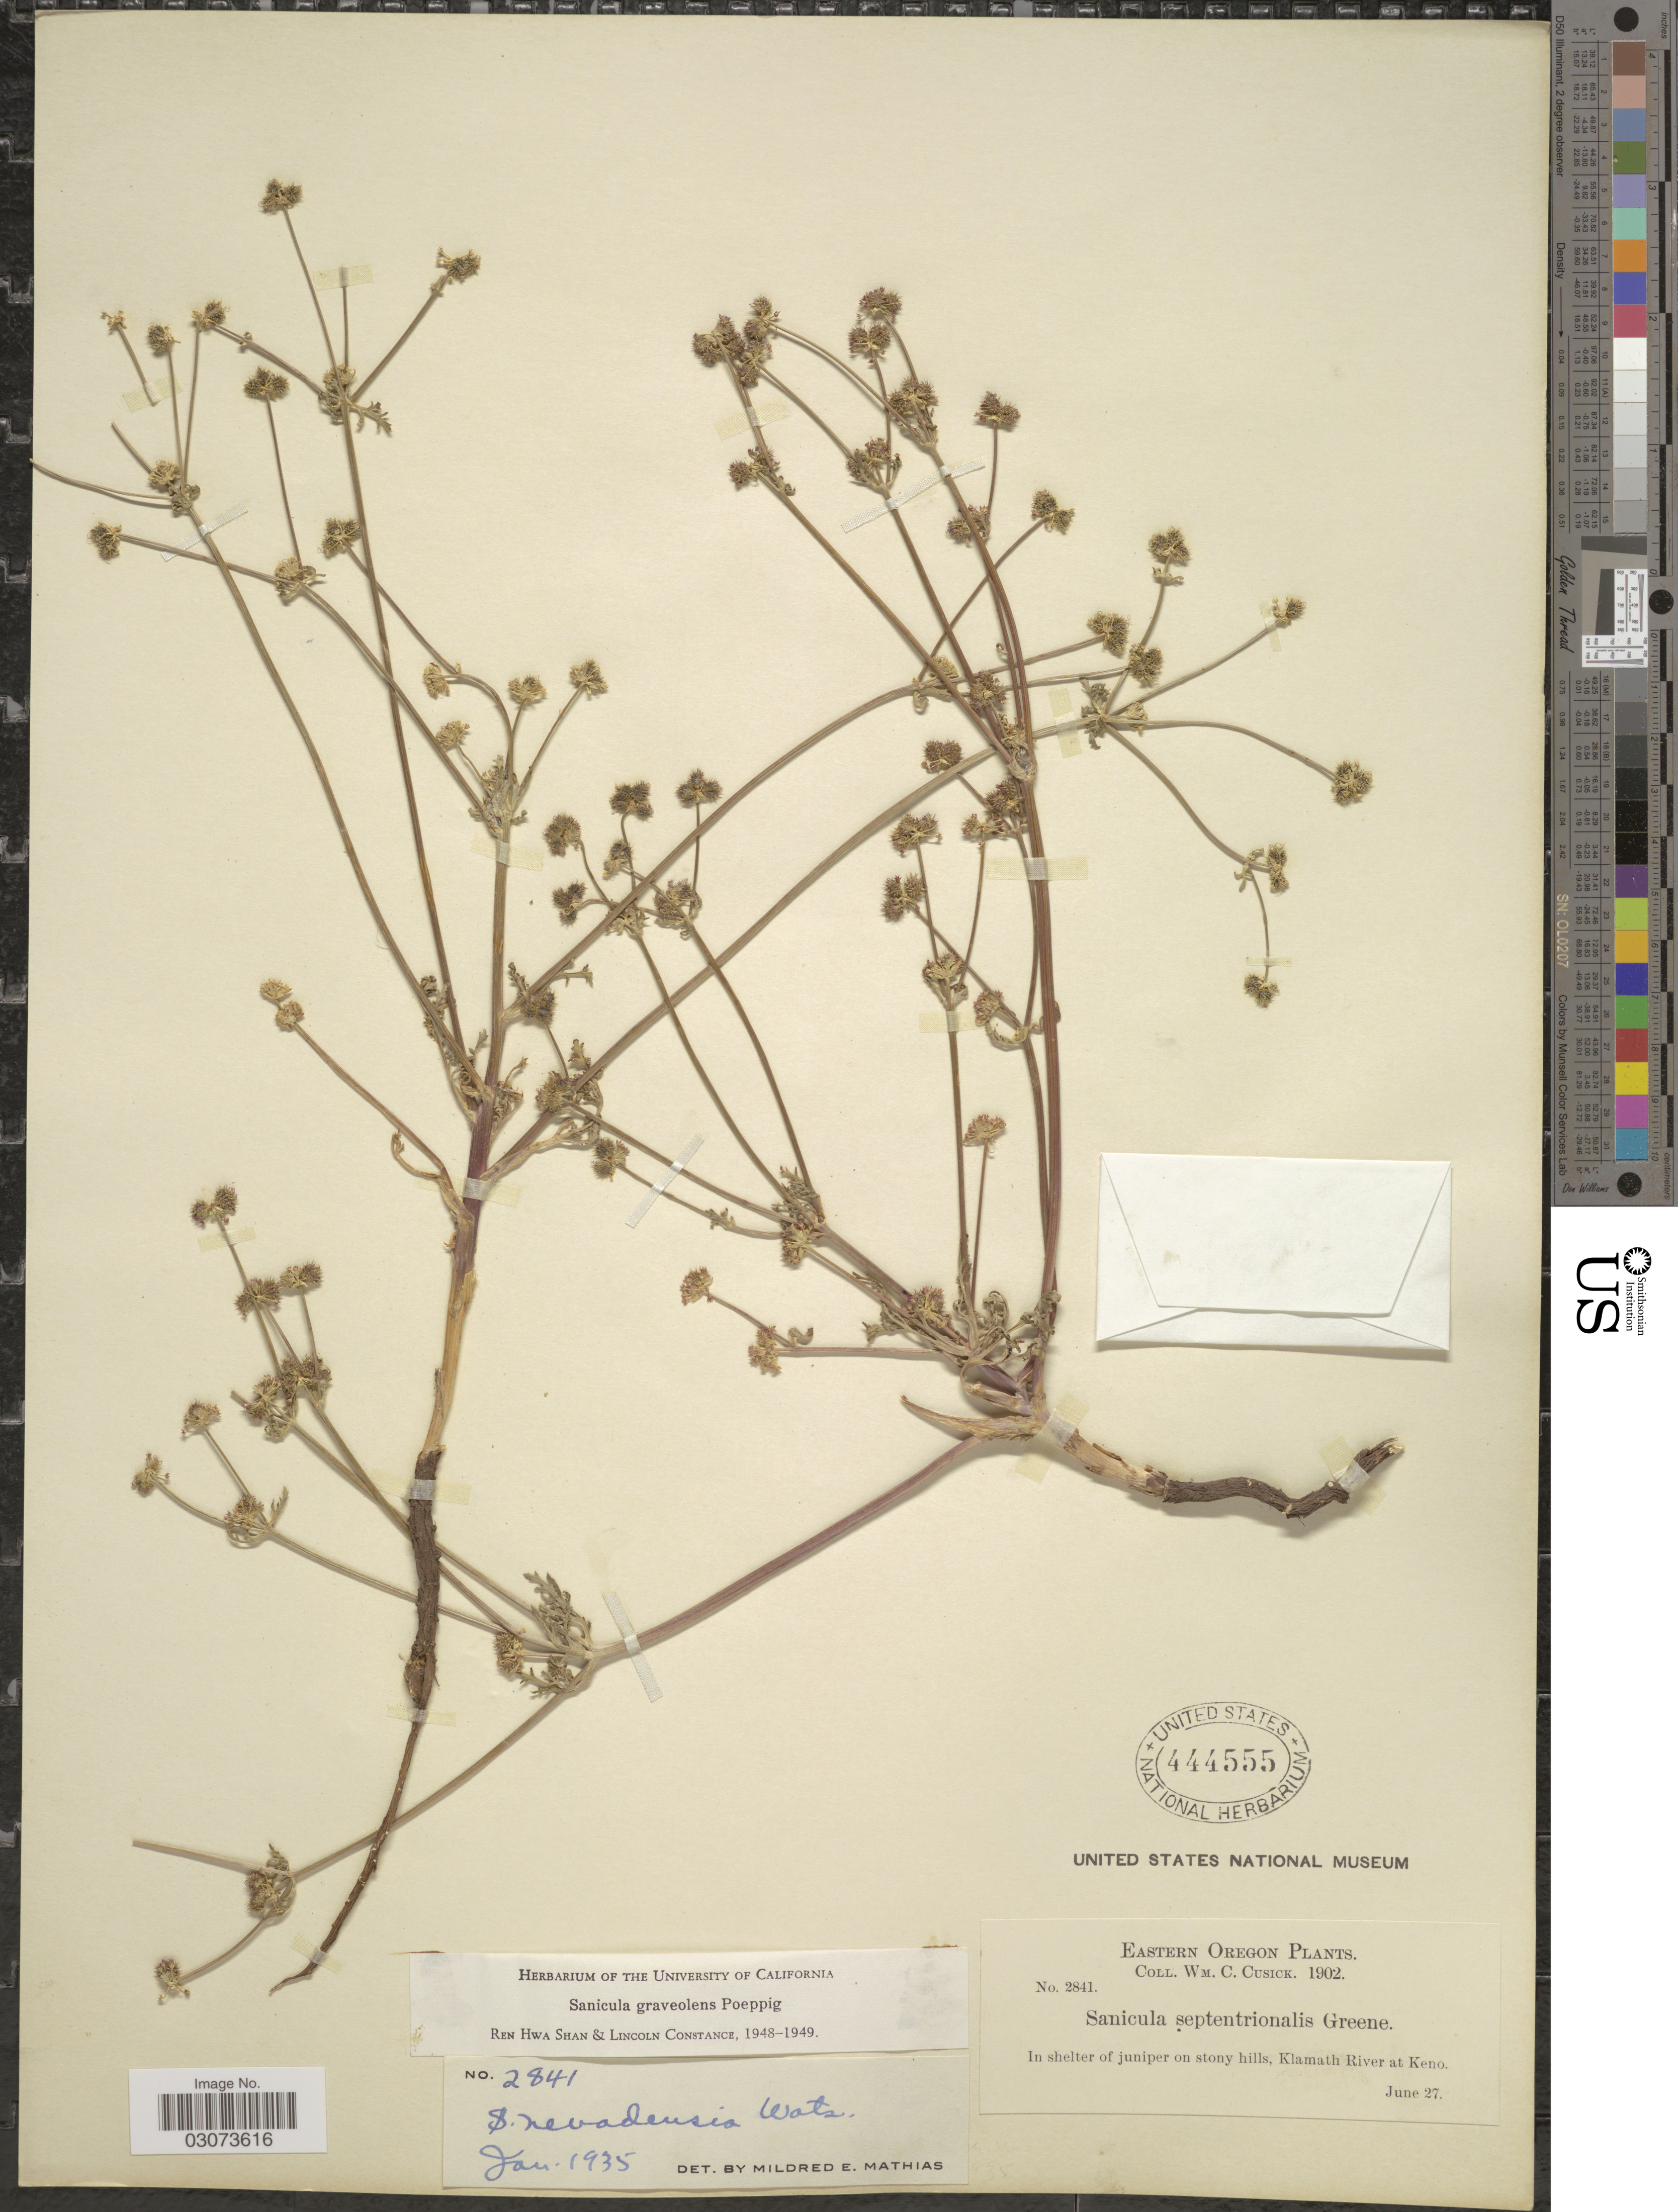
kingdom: Plantae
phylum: Tracheophyta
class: Magnoliopsida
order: Apiales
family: Apiaceae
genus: Sanicula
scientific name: Sanicula graveolens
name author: Poepp. ex DC.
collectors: W. C. Cusick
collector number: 2841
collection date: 1902-06-27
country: United States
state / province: Oregon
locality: Eastern Oregon. Klamath River at Keno.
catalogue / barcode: US 444555